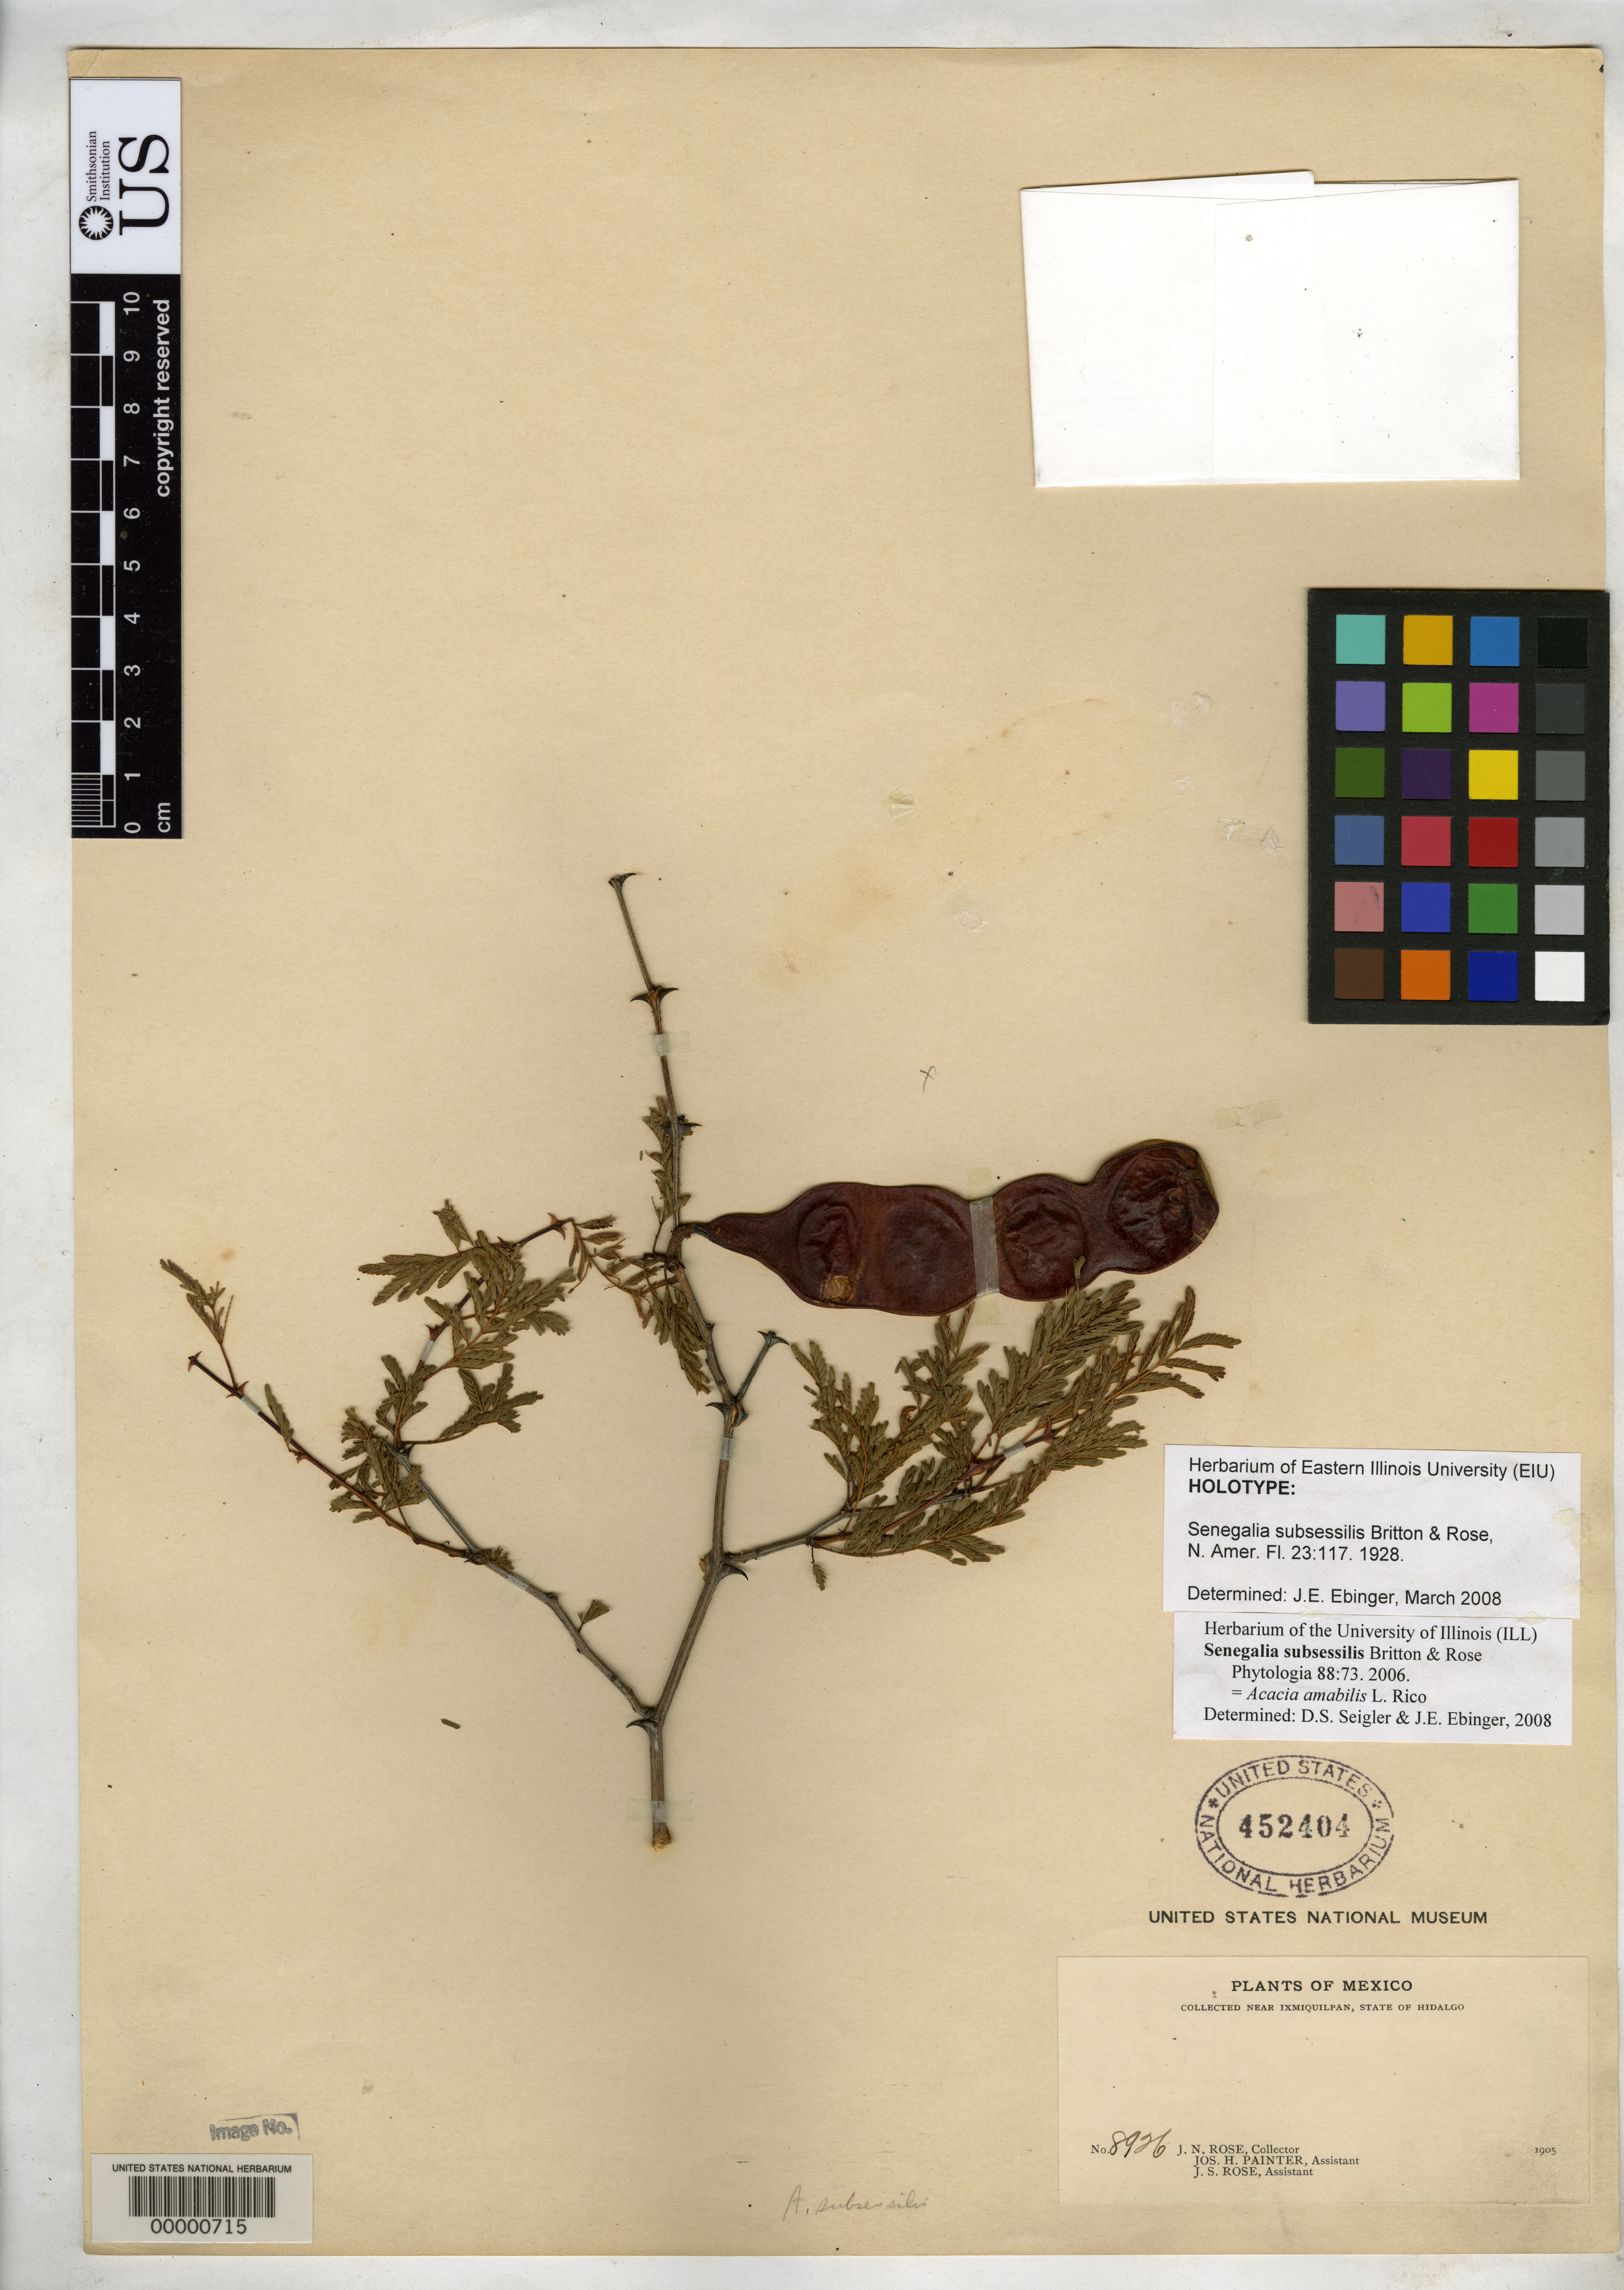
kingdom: Plantae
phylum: Tracheophyta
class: Magnoliopsida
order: Fabales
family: Fabaceae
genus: Senegalia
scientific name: Senegalia subsessilis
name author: Britton & Rose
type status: Holotype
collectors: J. N. Rose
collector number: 8926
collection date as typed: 1905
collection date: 1905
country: Mexico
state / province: Hidalgo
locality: Near Ixmiquilpan.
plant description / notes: Protologue does not indicate location of holotype. US specimen annotated (Ebinger 2008) and cited (Seigler et al. 2006, Phytologia 88: 73) as holotype.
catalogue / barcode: US 452404